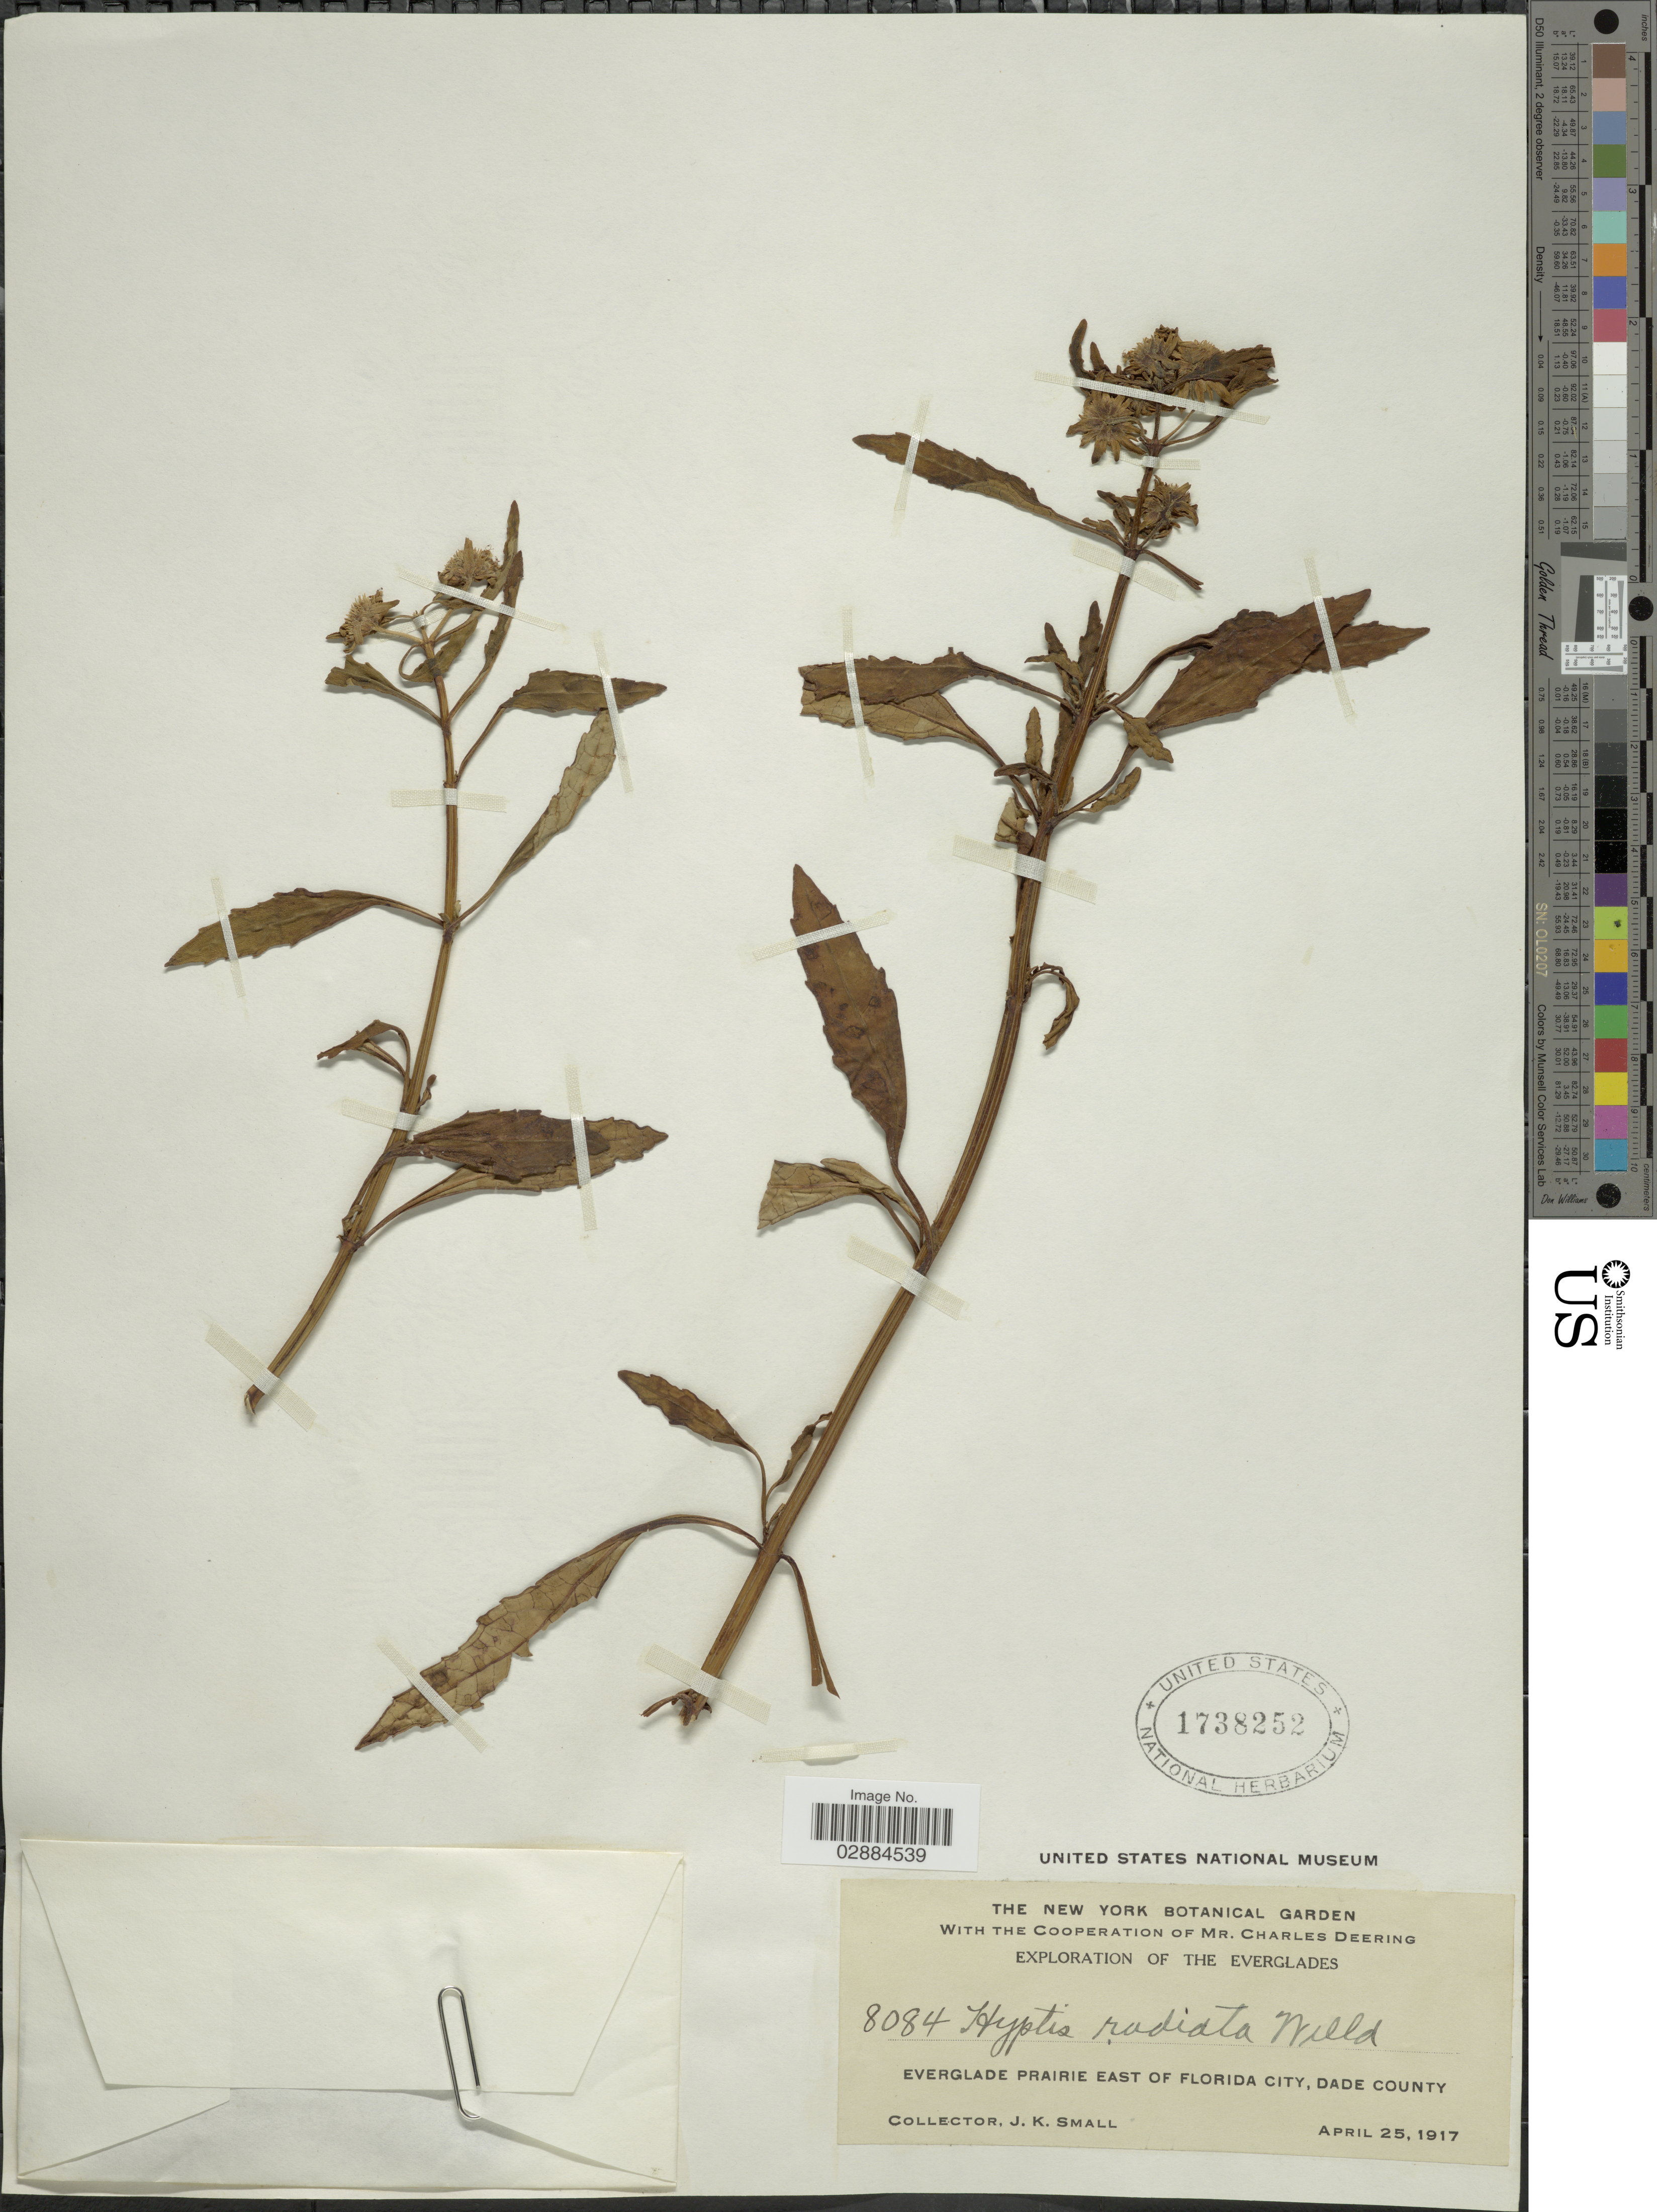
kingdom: Plantae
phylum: Tracheophyta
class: Magnoliopsida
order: Lamiales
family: Lamiaceae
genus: Hyptis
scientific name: Hyptis radiata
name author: Kunth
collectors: J. K. Small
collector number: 8084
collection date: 1917-04-25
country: United States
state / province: Florida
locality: The Everglades, Everglade Prairie East of Florida City, Dade County.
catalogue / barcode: US 1738252